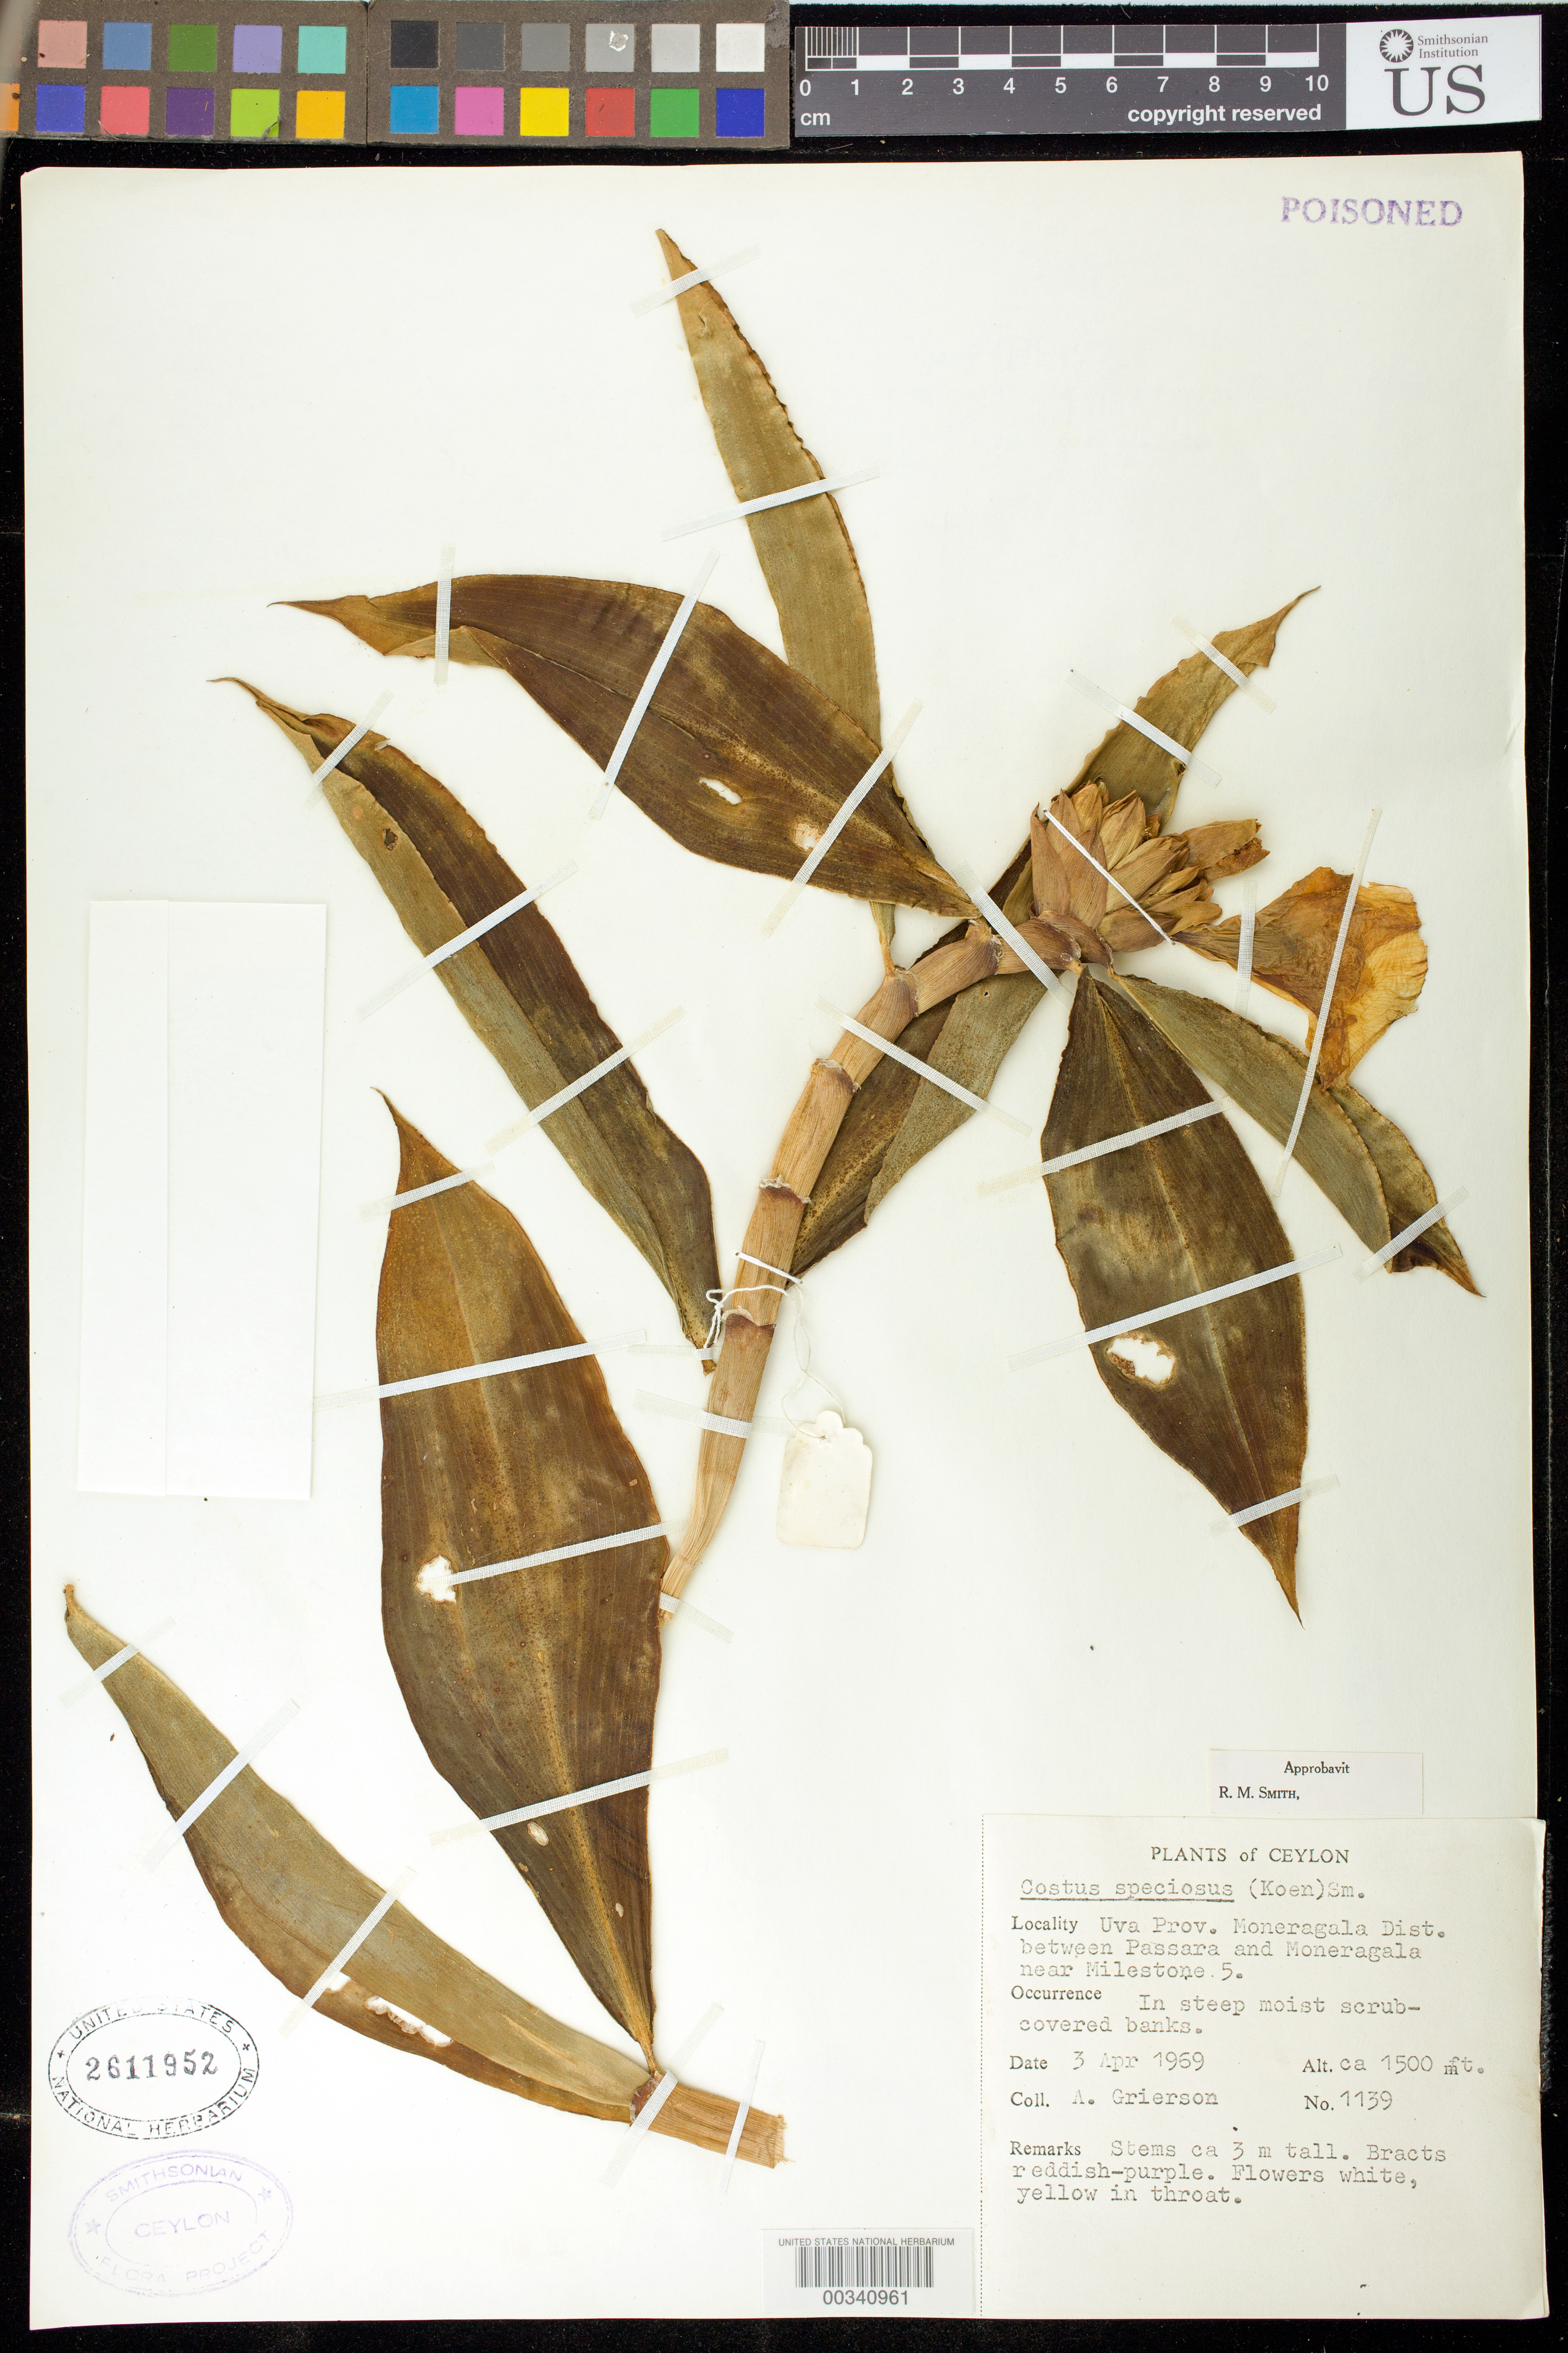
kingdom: Plantae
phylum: Tracheophyta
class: Liliopsida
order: Zingiberales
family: Costaceae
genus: Hellenia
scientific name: Hellenia speciosa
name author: (J. Koenig) S.R. Dutta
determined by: (US) Smithsonian Institution - National Museum of Natural History - Department of Botany (UNITED STATES)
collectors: A. Grierson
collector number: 1139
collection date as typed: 03 Apr 1969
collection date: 1969-04-03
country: Sri Lanka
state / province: Uva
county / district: Moneragala Dist.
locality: Plants of ceylon, between passara and moneragala near milestone 5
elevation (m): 457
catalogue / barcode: US 2611952